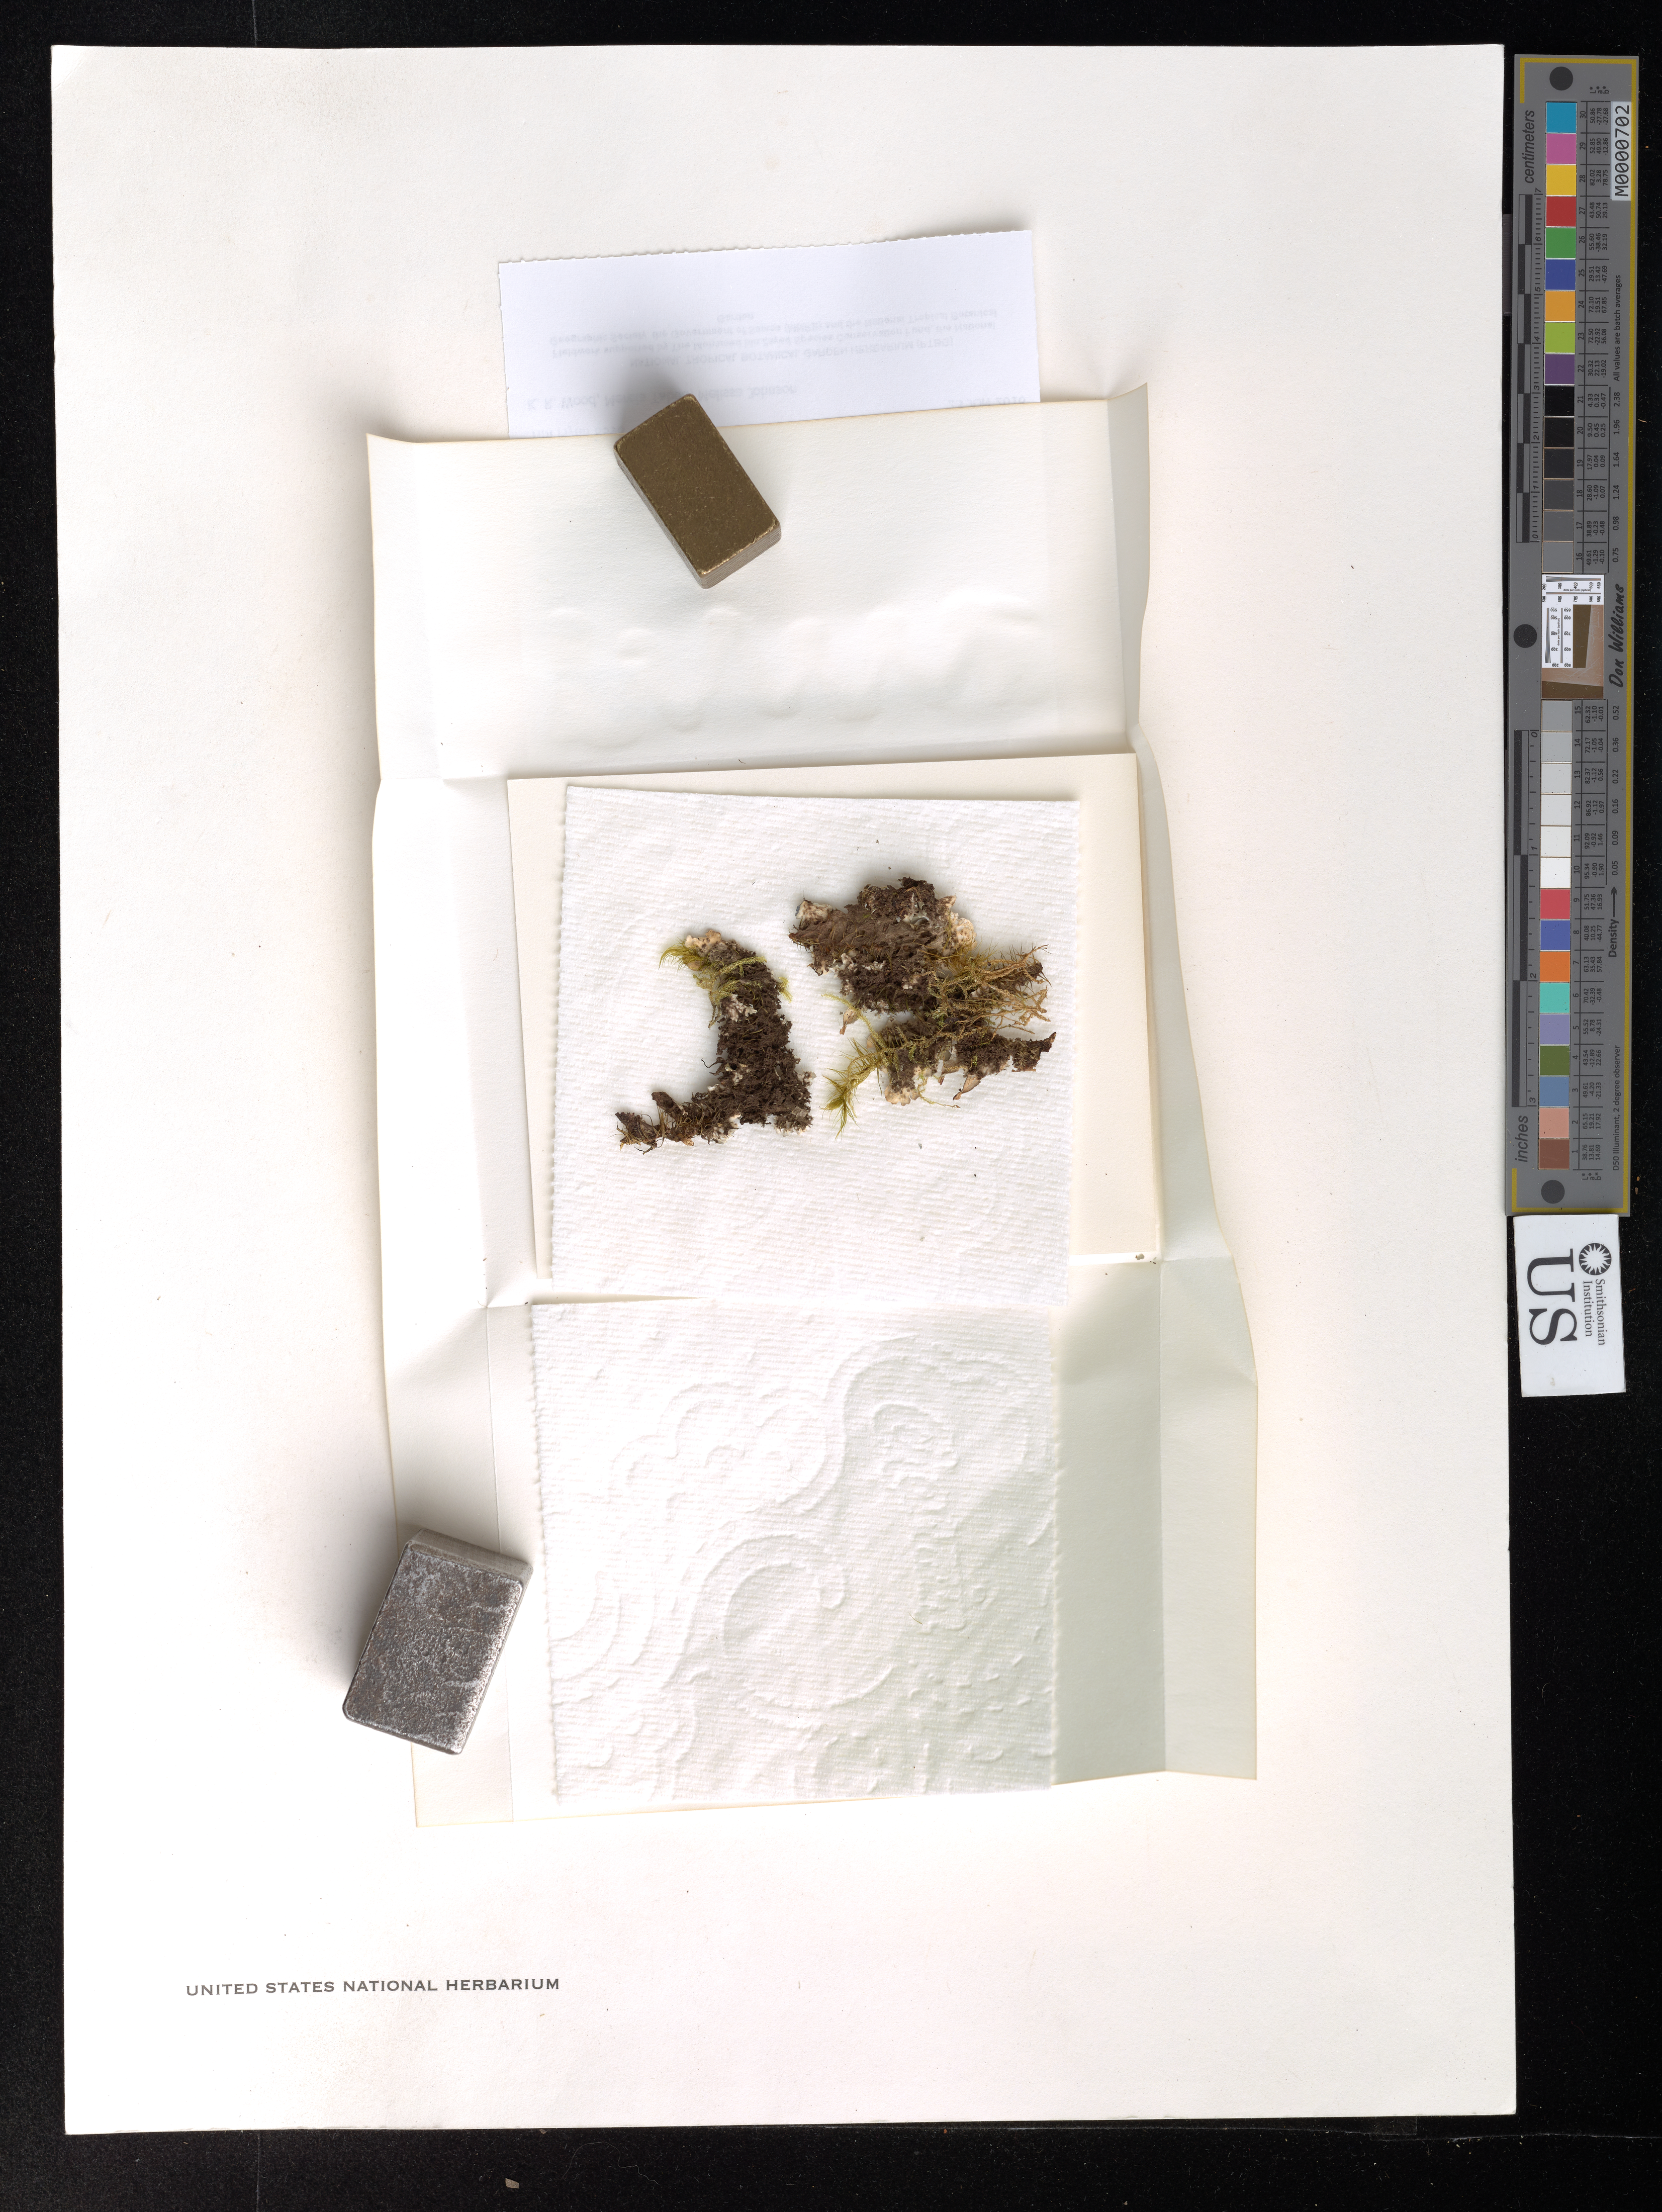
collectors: T. W. Flynn, K. R. Wood, M. Tabua & M. Johnson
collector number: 8596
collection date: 2016-06-23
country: Samoa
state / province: Gagaifomauga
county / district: Savaii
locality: Savaii. Mt. Mata o Le Afi, SSE camp area.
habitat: Montane wet forest. W/ Polyscias, Weinmannia, Wikstroemia, Scaevola, Spiranthes, Elattostachys, Geniostoma.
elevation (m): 1658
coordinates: -13.612150, -172.507920